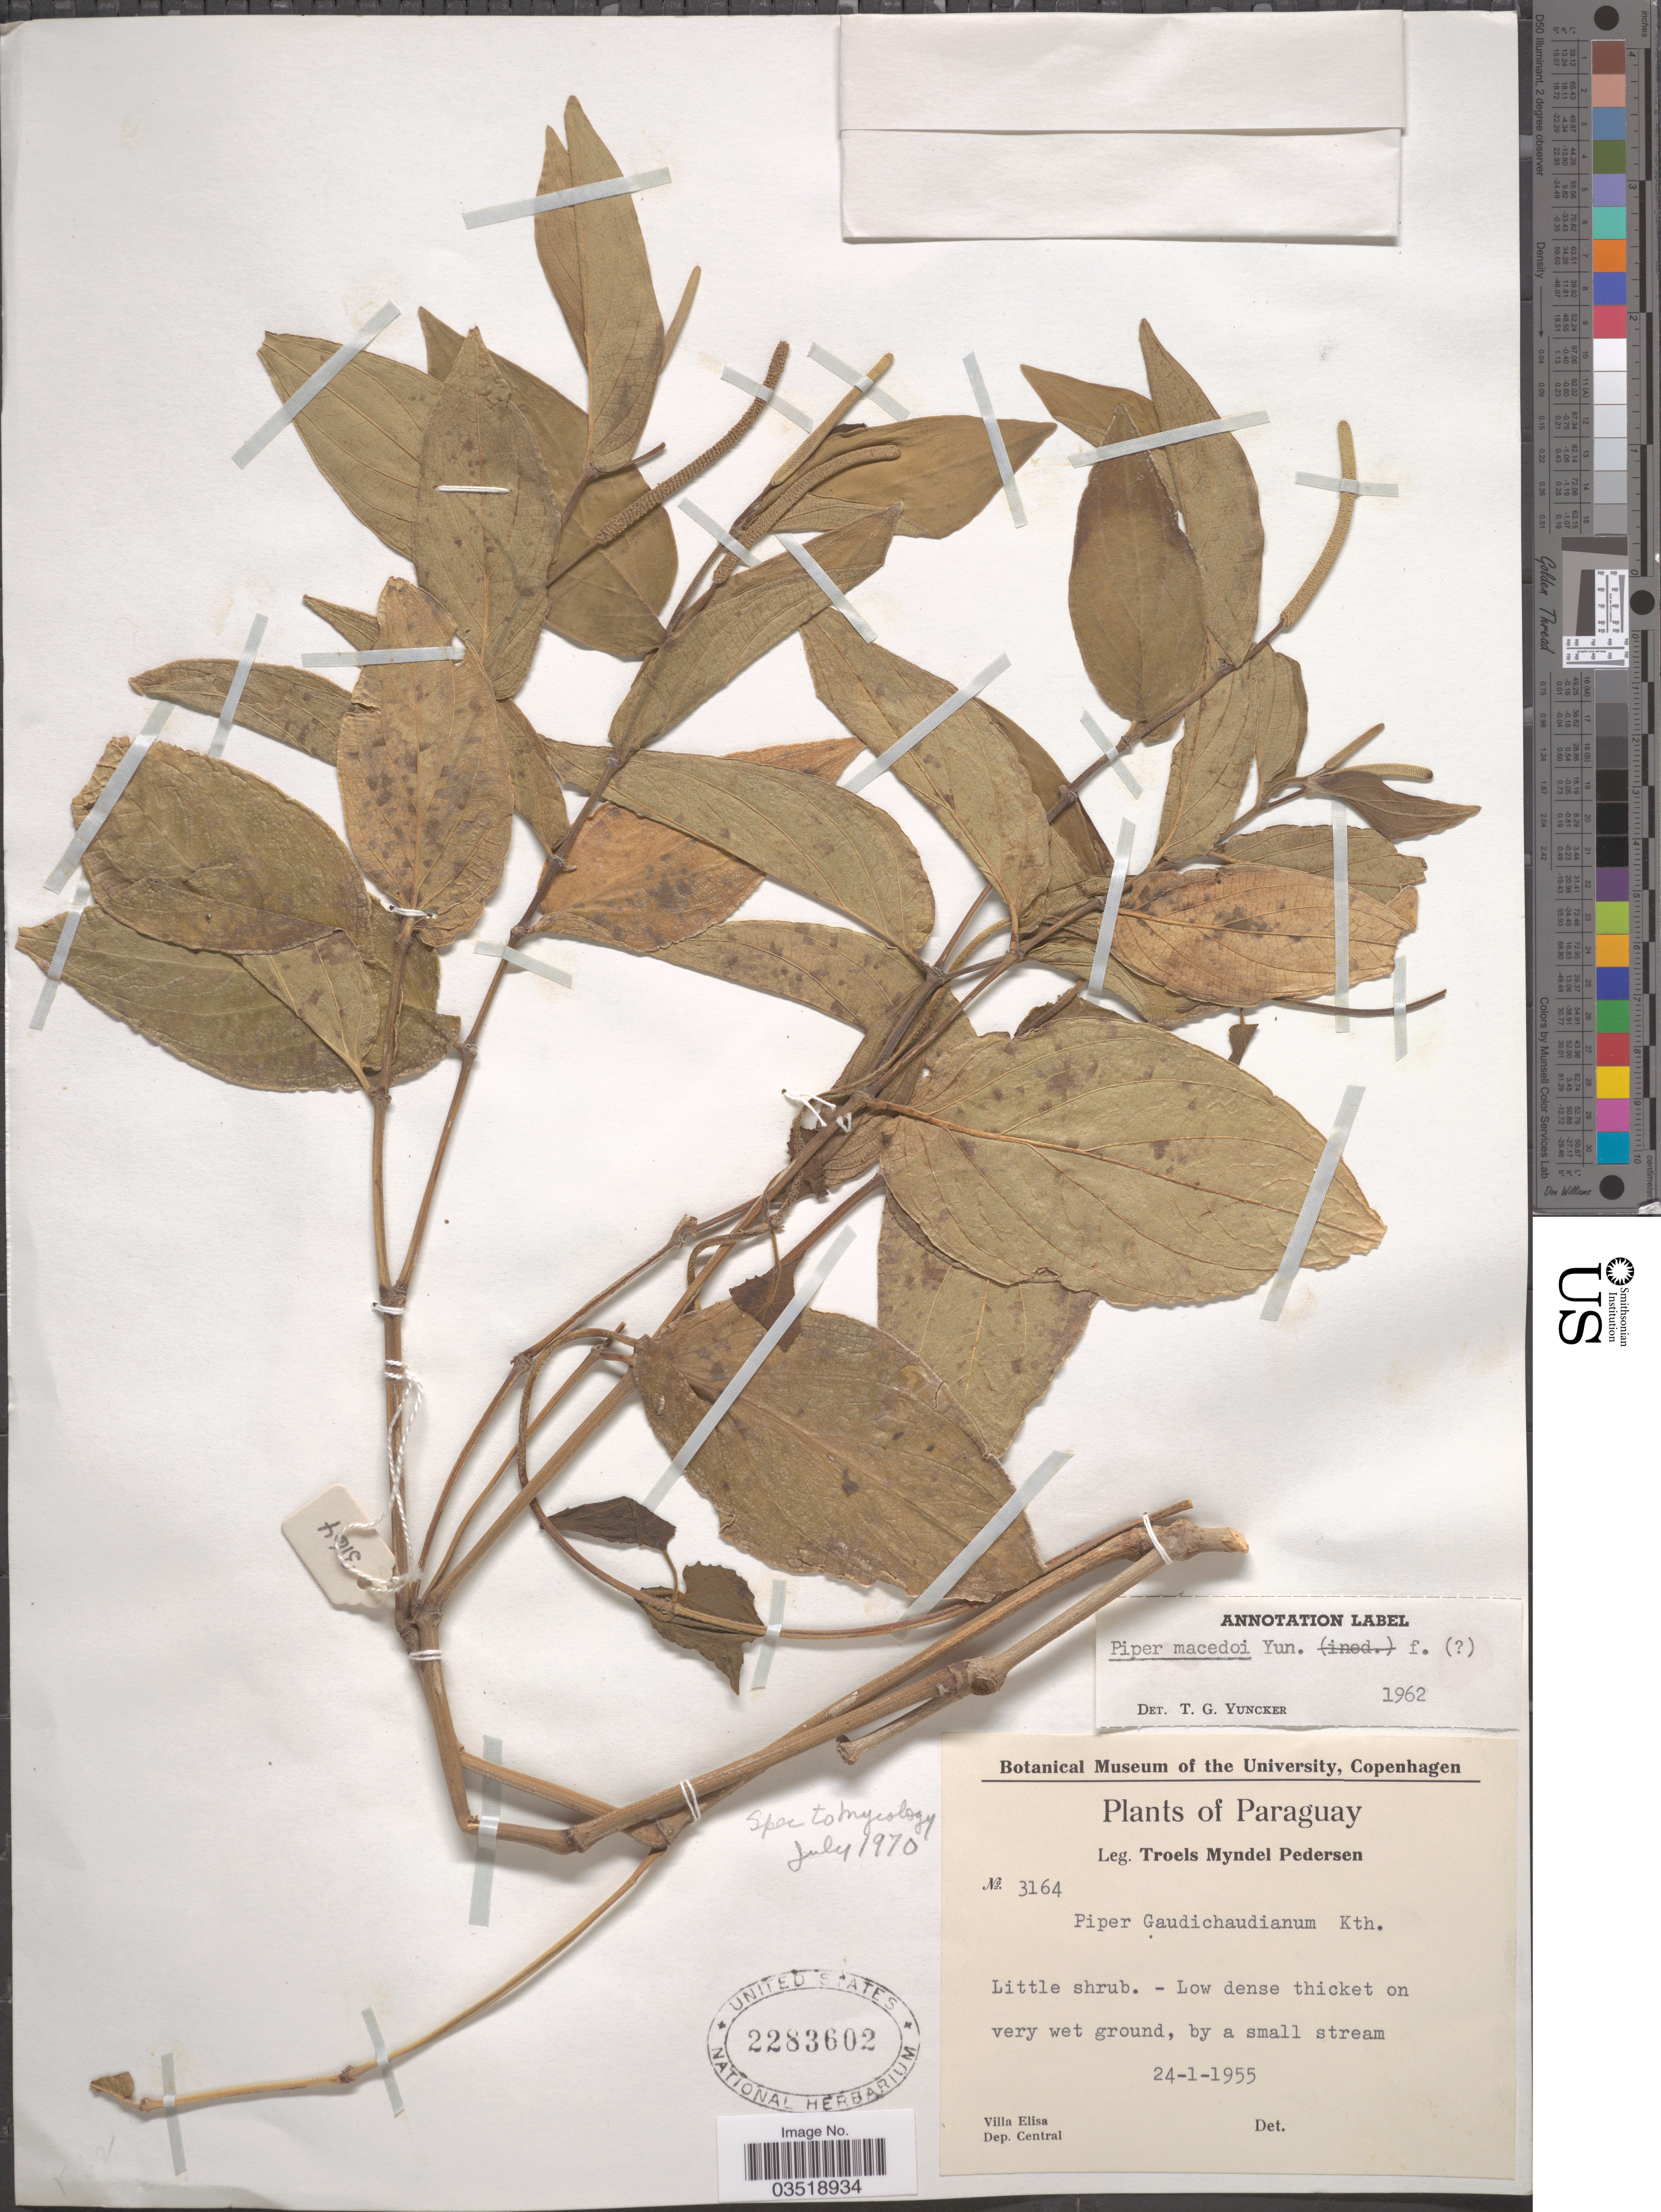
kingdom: Plantae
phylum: Tracheophyta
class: Magnoliopsida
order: Piperales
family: Piperaceae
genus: Piper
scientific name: Piper macedoi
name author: Yunck.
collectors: T. Pederson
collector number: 3164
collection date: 1955-01-24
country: Paraguay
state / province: Central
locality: Villa Elisa, Dep. Central.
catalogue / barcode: US 2283602